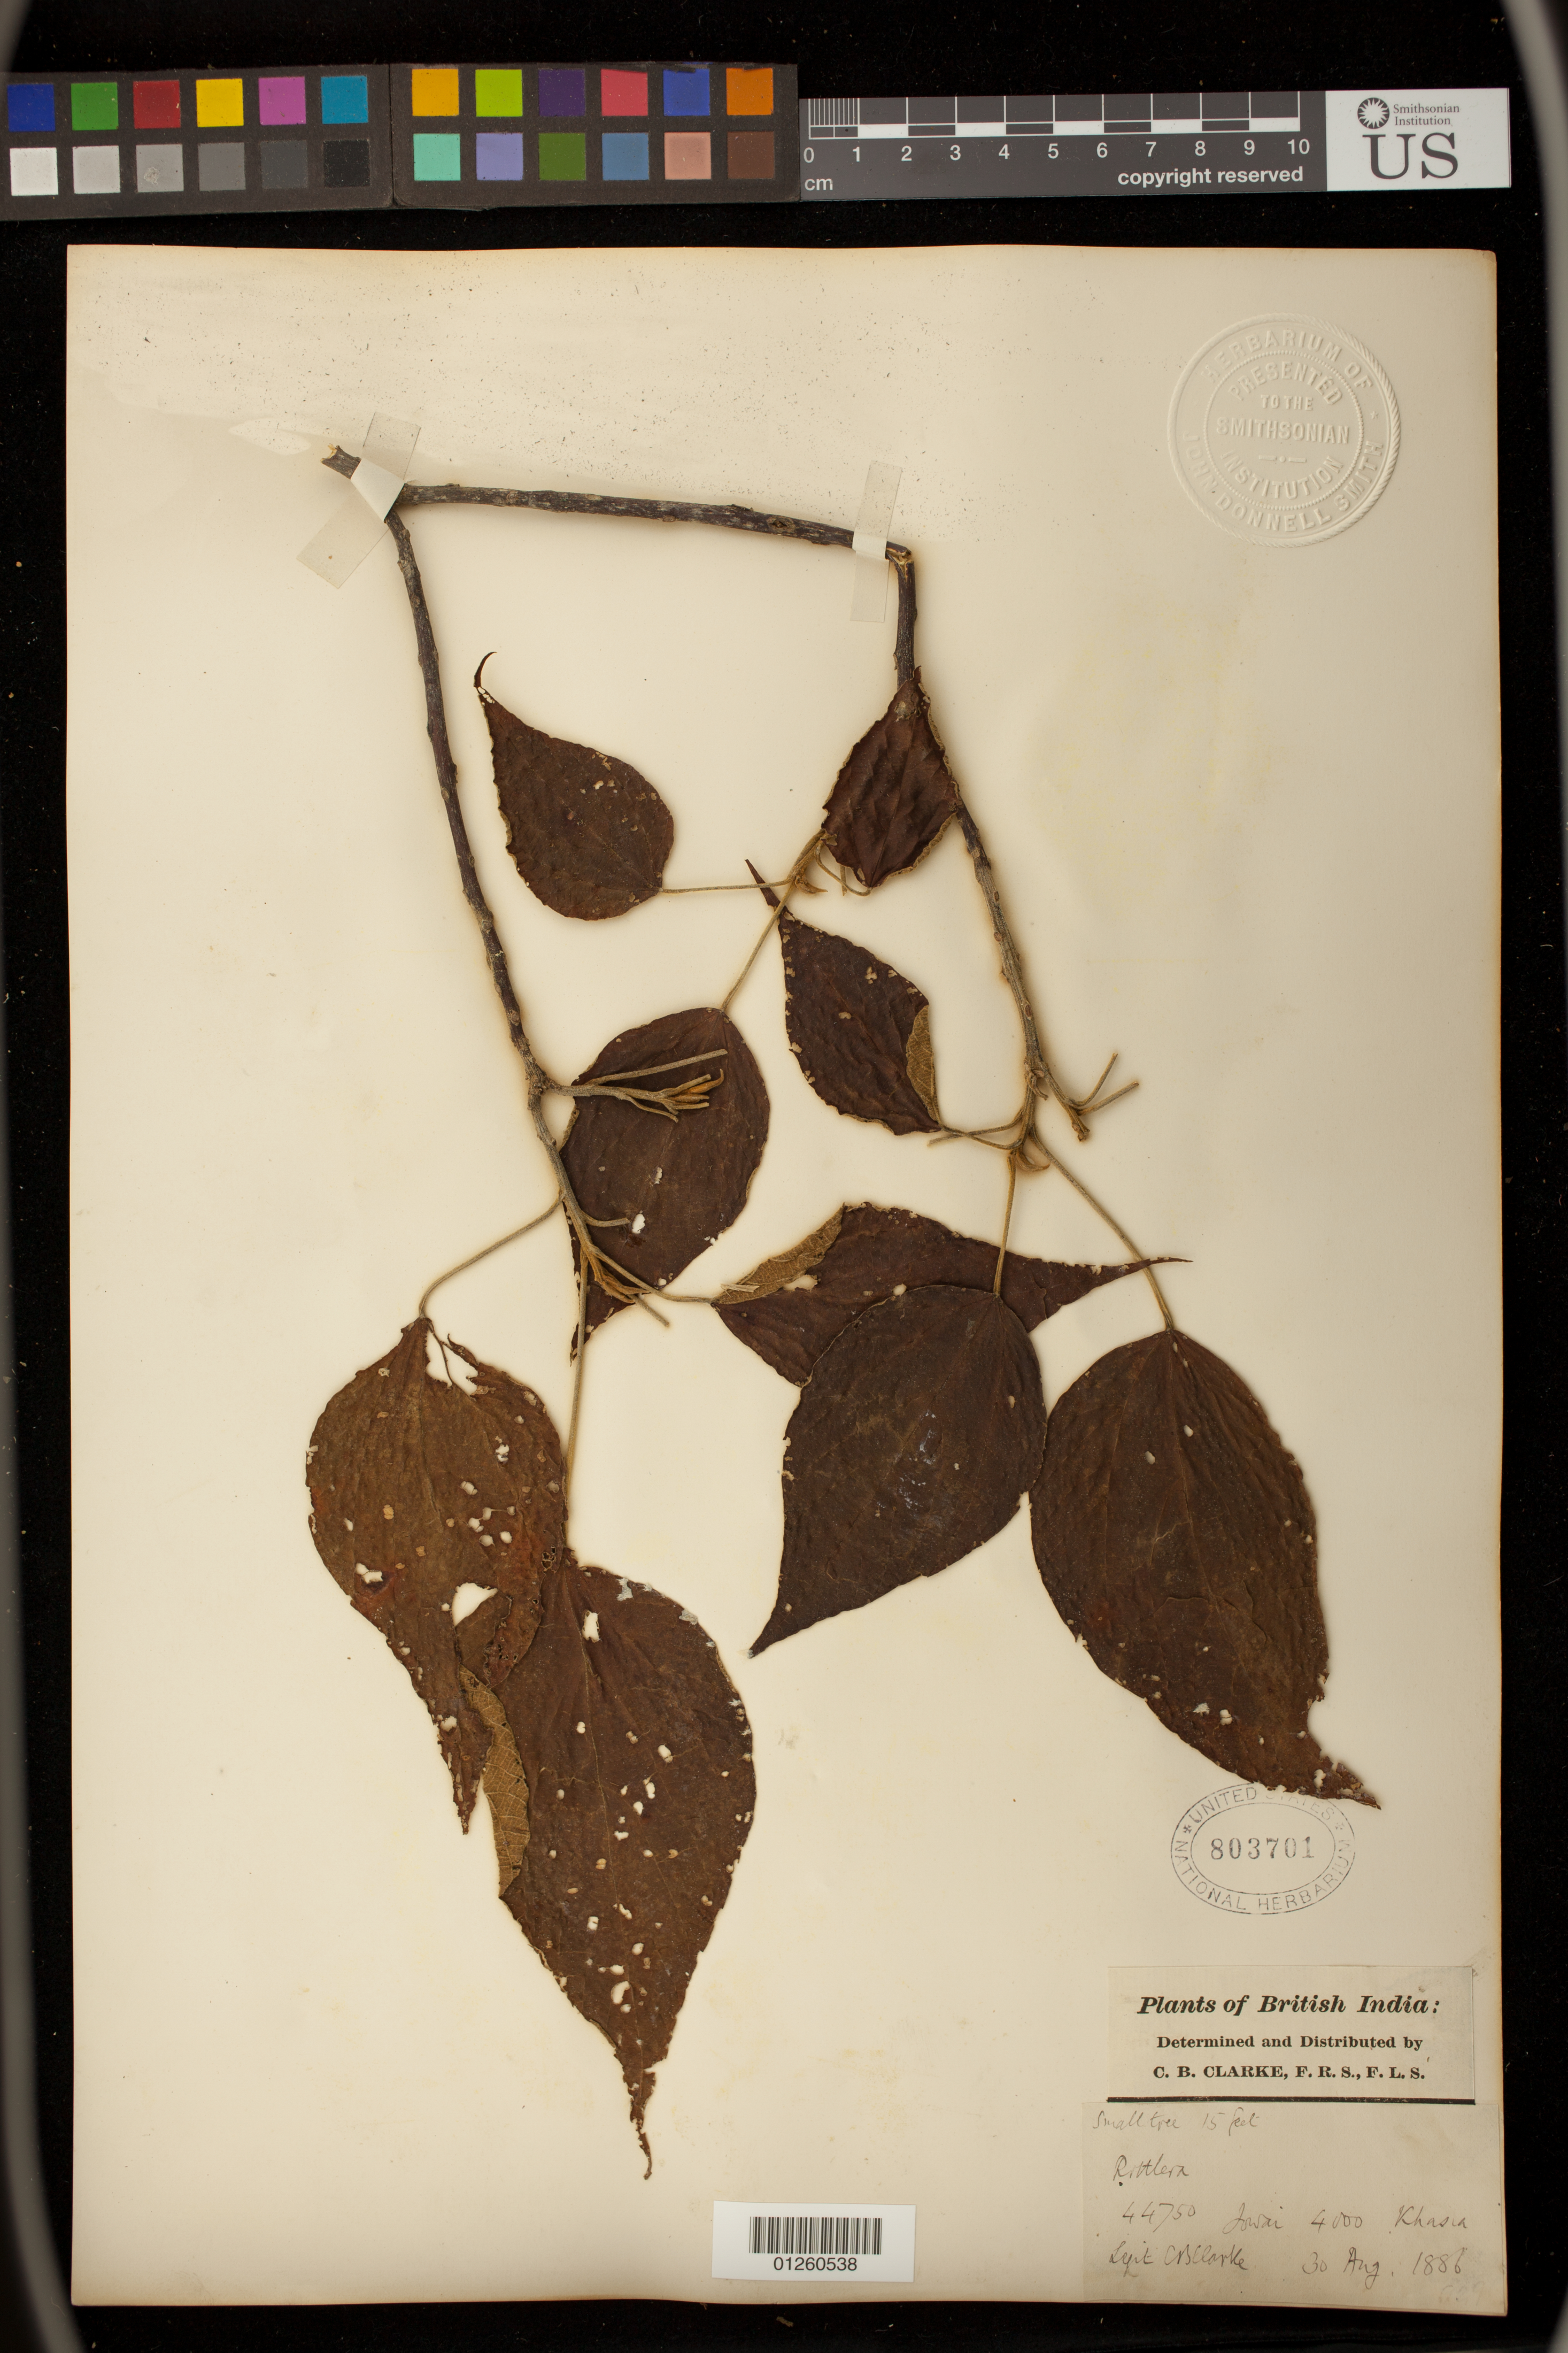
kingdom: Plantae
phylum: Tracheophyta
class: Magnoliopsida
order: Malpighiales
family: Euphorbiaceae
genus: Mallotus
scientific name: Mallotus sp.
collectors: C. B. Clarke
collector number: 44750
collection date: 1886-08-30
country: India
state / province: Meghalaya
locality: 44750 Jowai 4000 Khasia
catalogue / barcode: US 803701